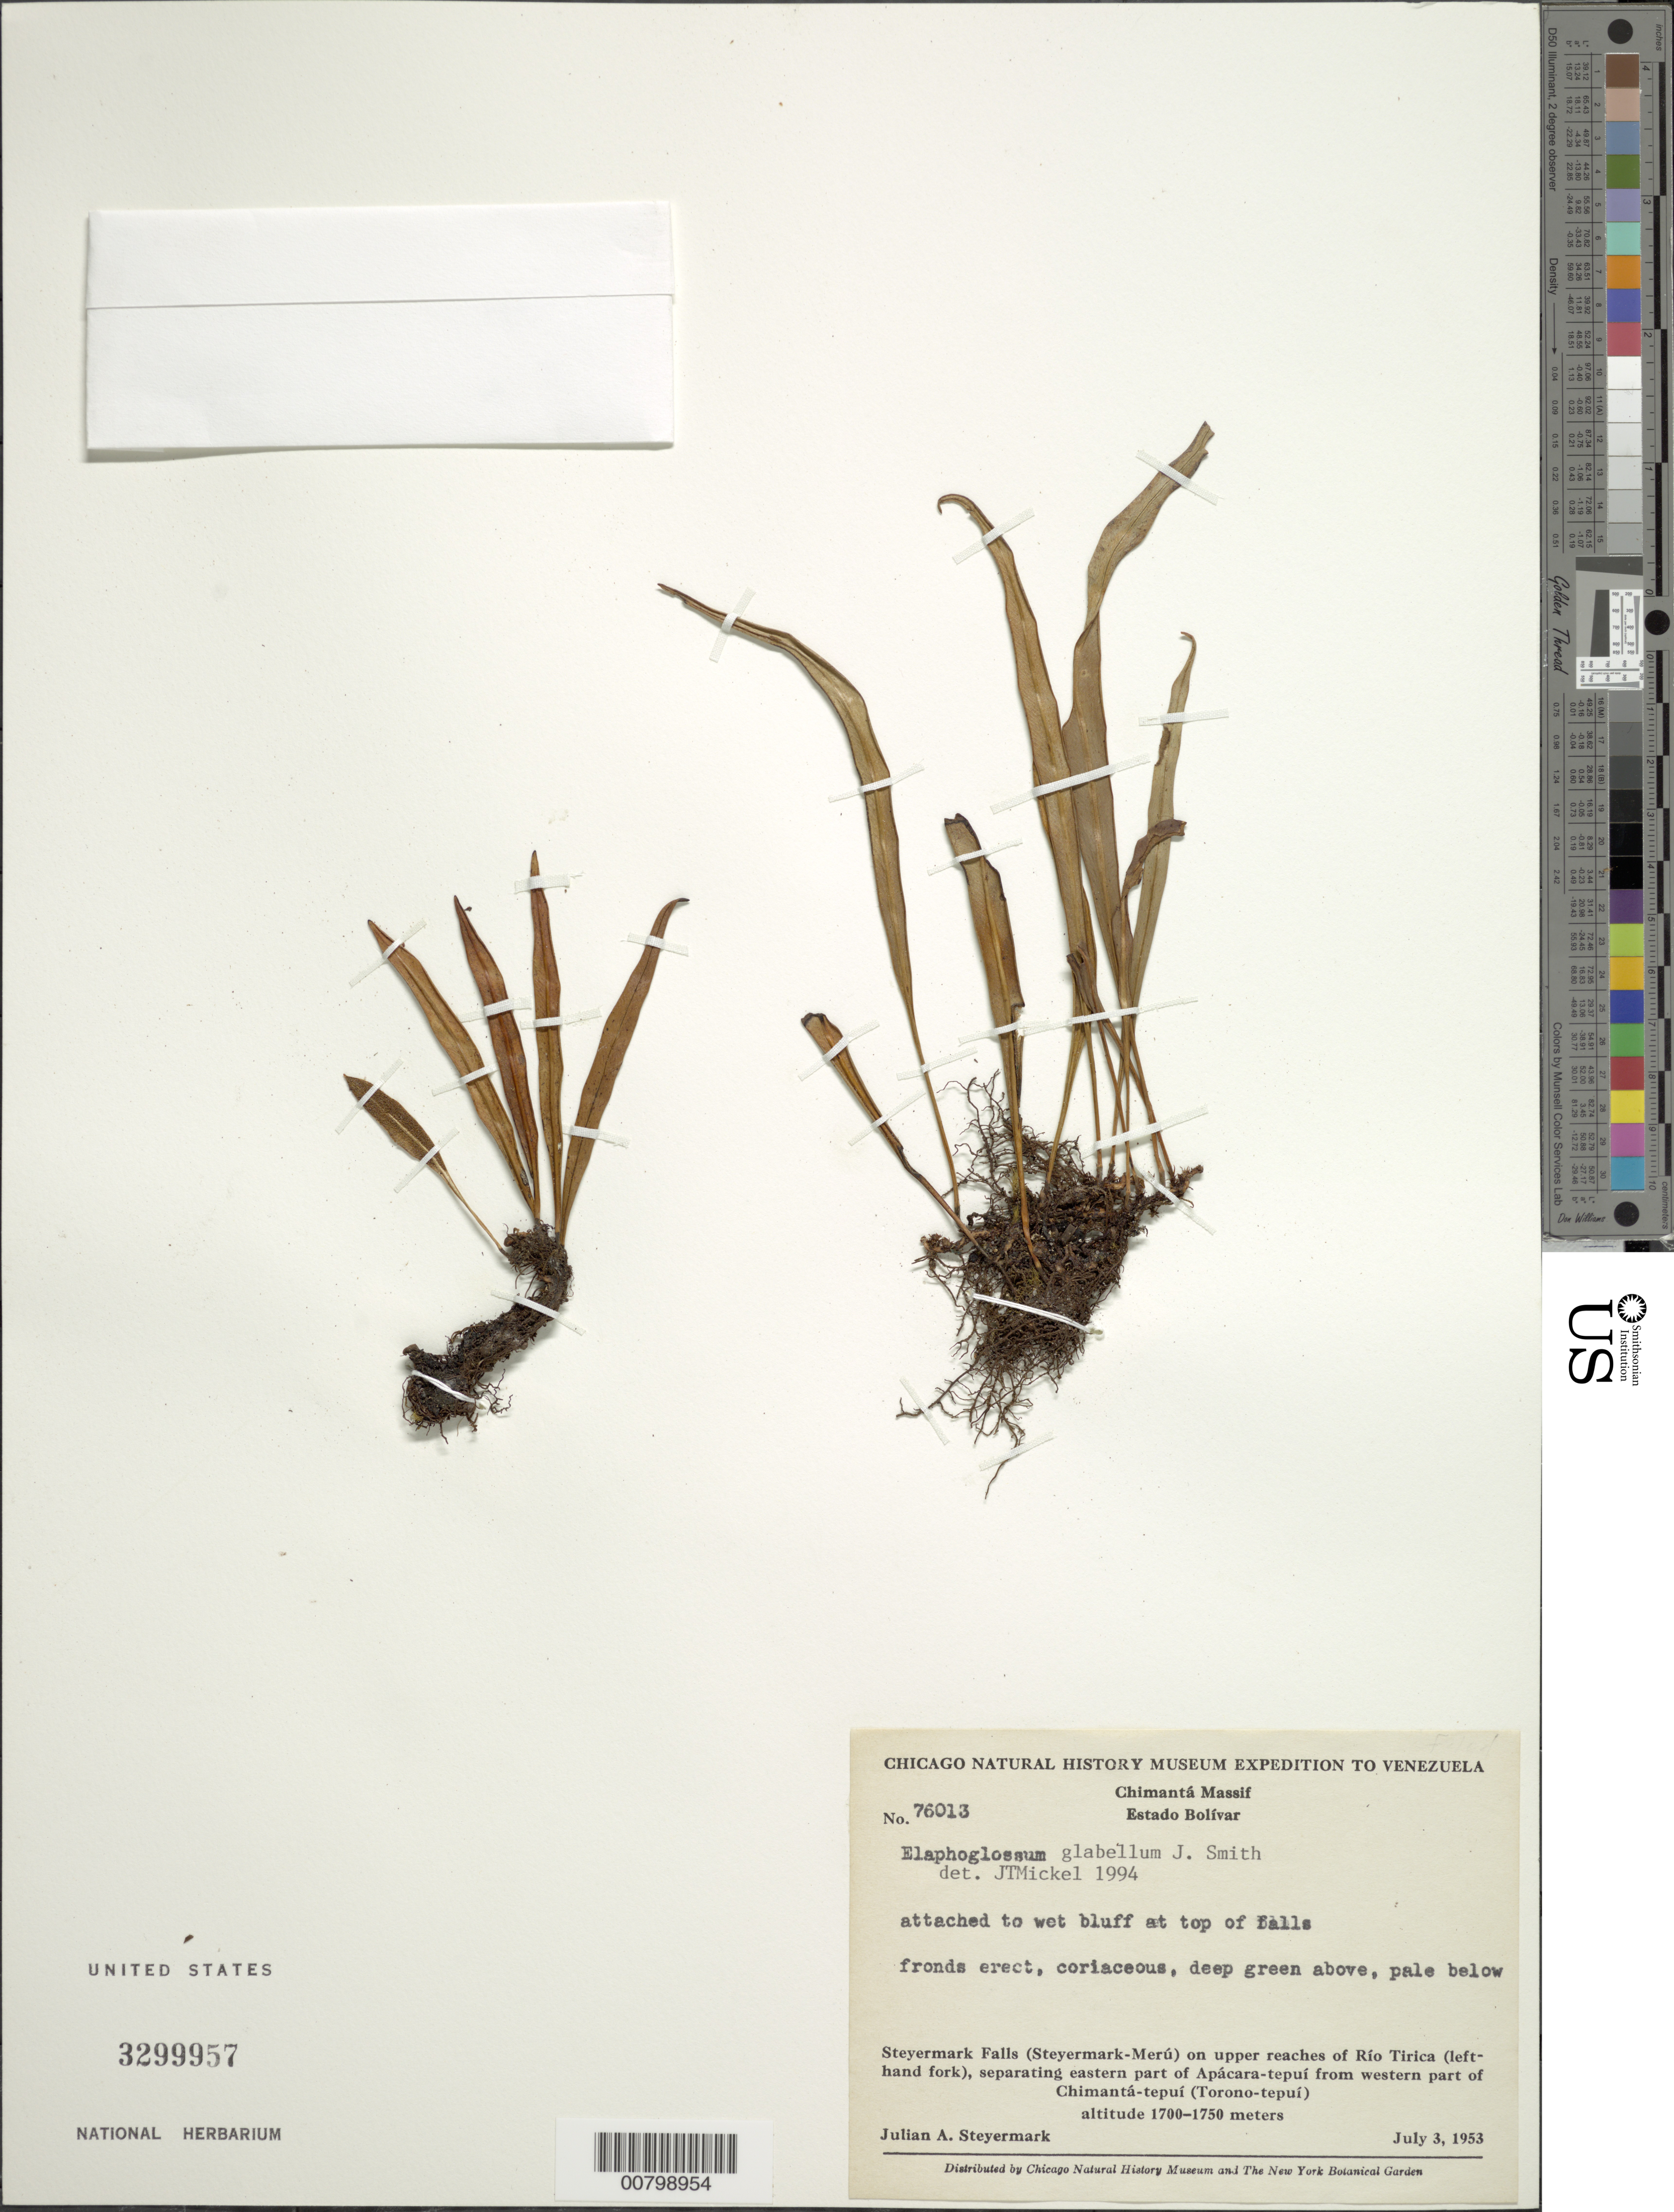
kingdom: Plantae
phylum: Tracheophyta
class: Polypodiopsida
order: Polypodiales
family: Dryopteridaceae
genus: Elaphoglossum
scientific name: Elaphoglossum glabellum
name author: J. Sm.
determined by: Mickel, J. T., (NY), New York Botanical Garden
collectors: J. Steyermark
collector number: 76013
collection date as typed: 3-Jul-53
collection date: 1953-07-03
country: Venezuela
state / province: Bolívar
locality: Steyermark Falls, Río Tirica, between Apácara-tepuí and Chimantá-tepuí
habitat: Wet bluff at top of falls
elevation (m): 1700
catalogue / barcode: US 3299957